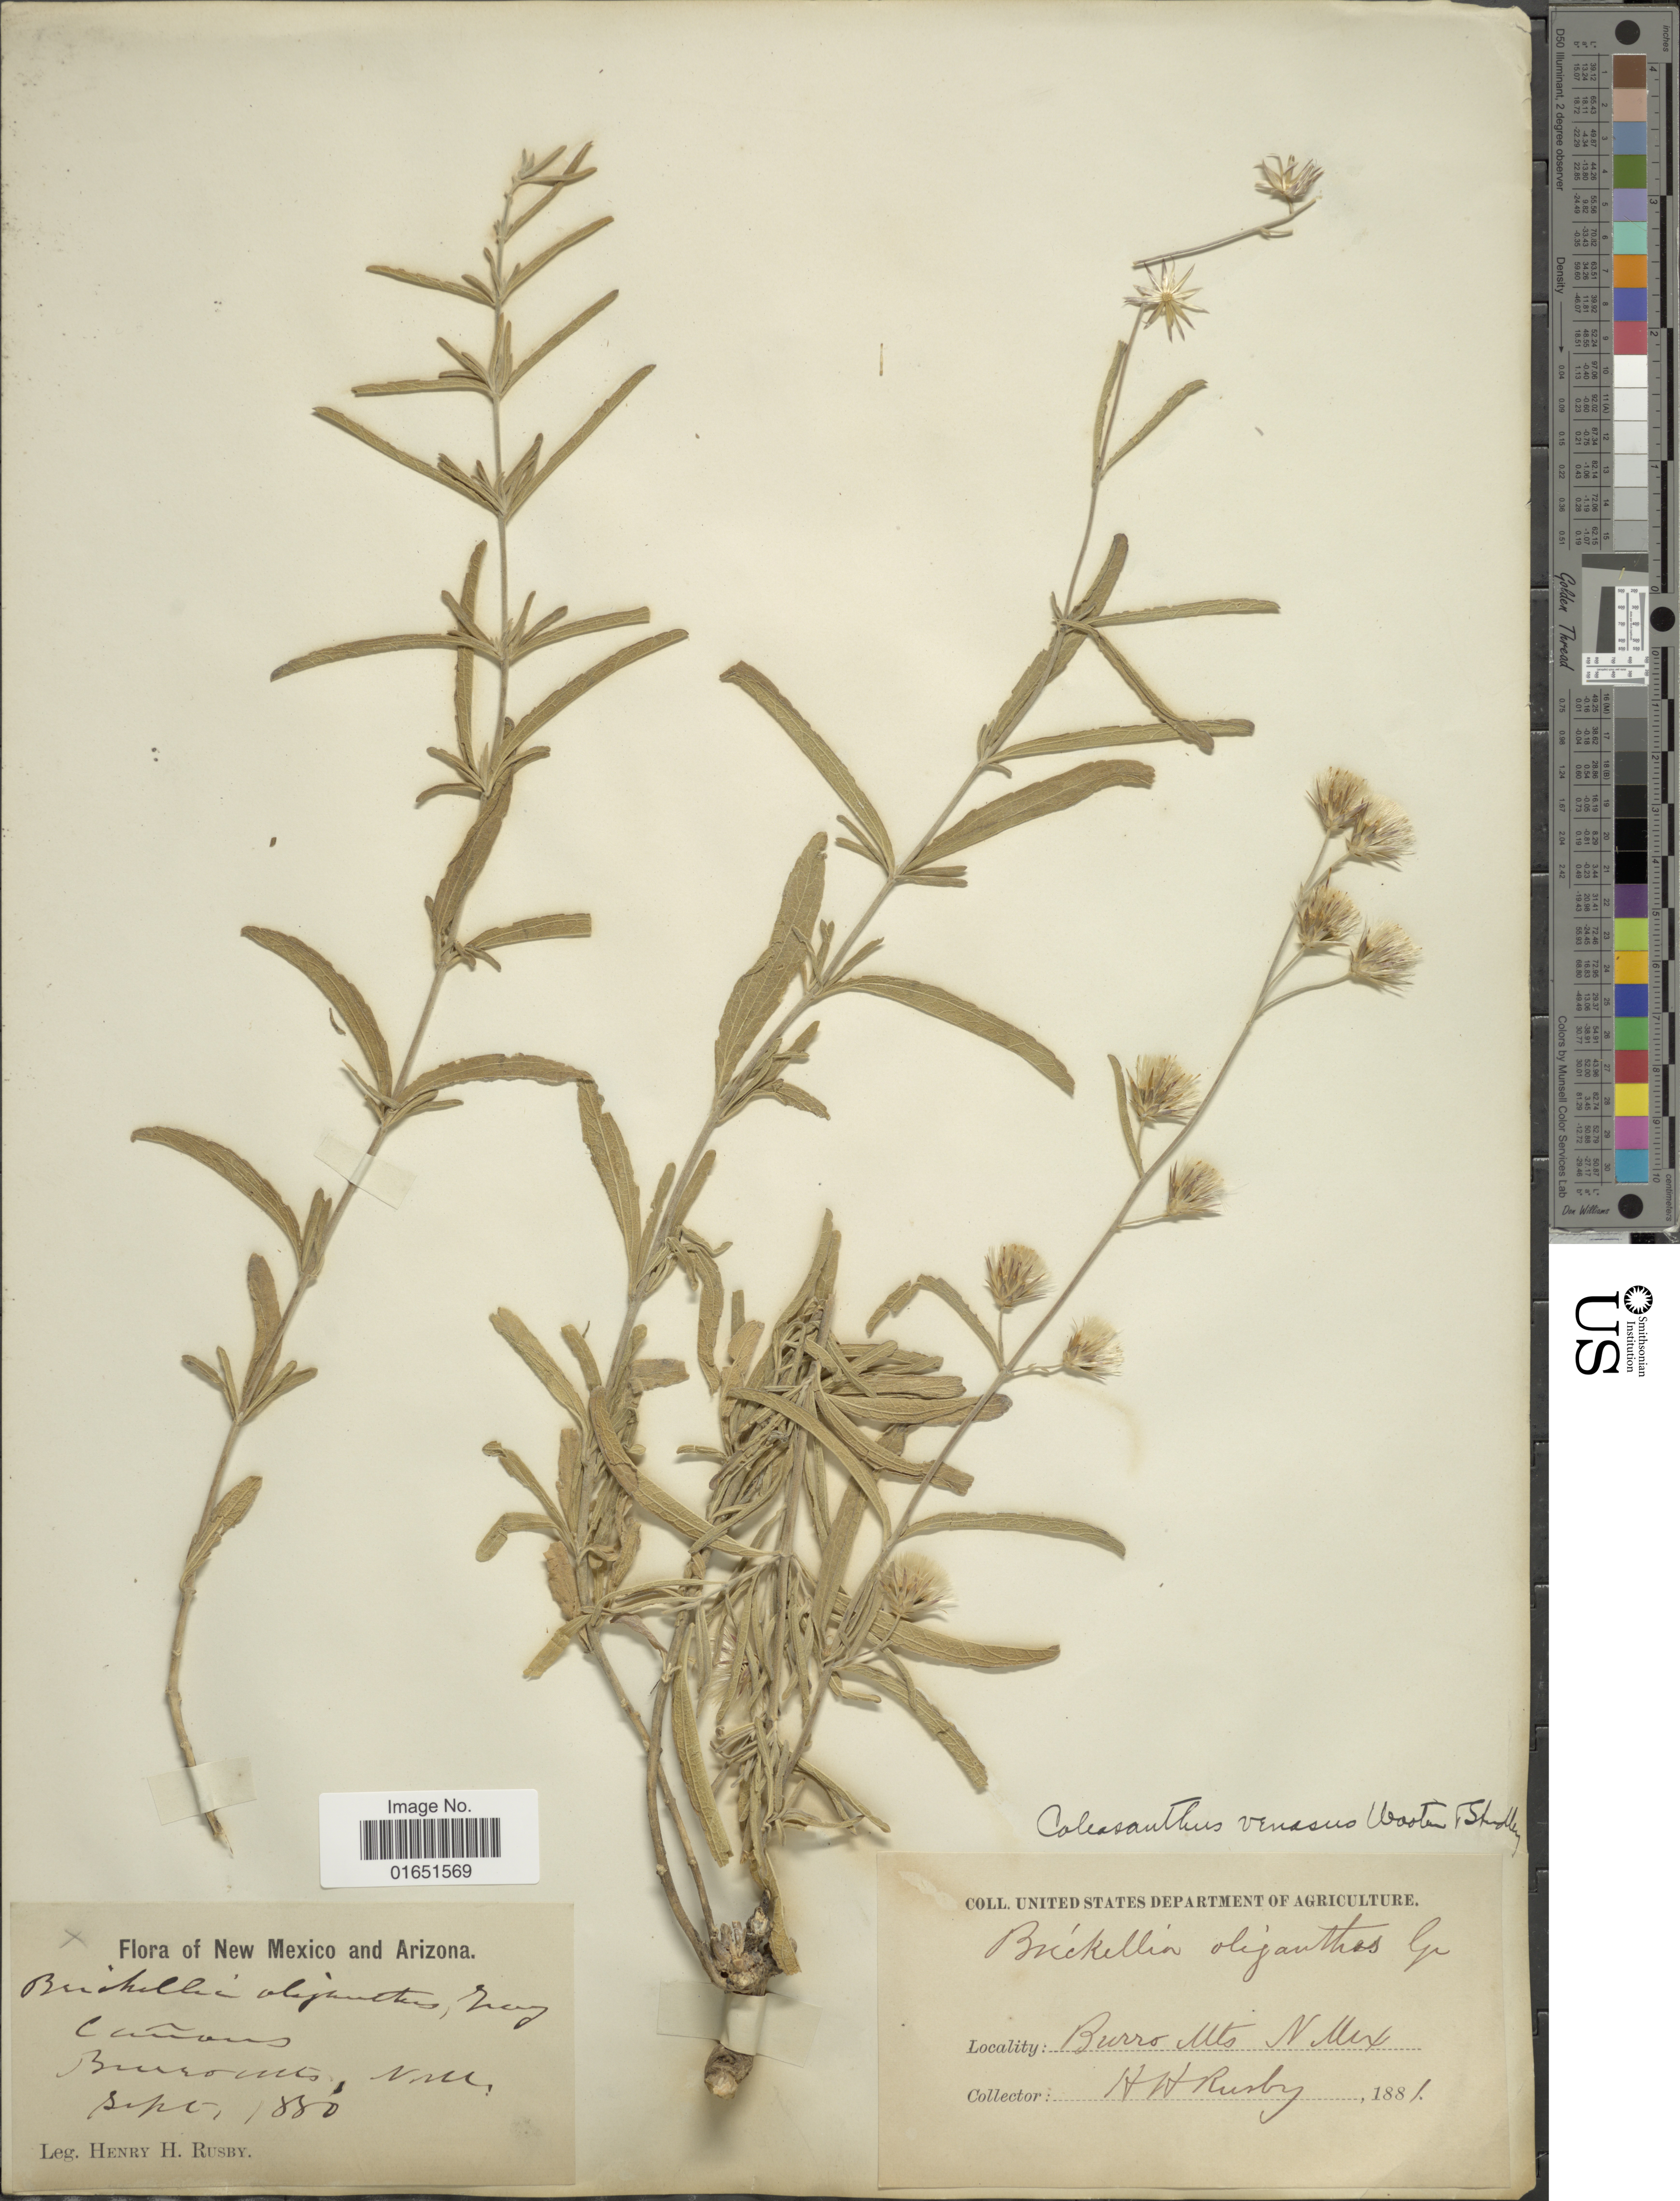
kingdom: Plantae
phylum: Tracheophyta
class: Magnoliopsida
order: Asterales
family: Asteraceae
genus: Brickellia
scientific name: Brickellia venosa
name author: (Wooton & Standl.) B.L. Rob.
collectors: H. H. Rusby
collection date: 1881-09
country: United States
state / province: New Mexico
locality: New Mexico and Arizona, Cañons, Burro Mts